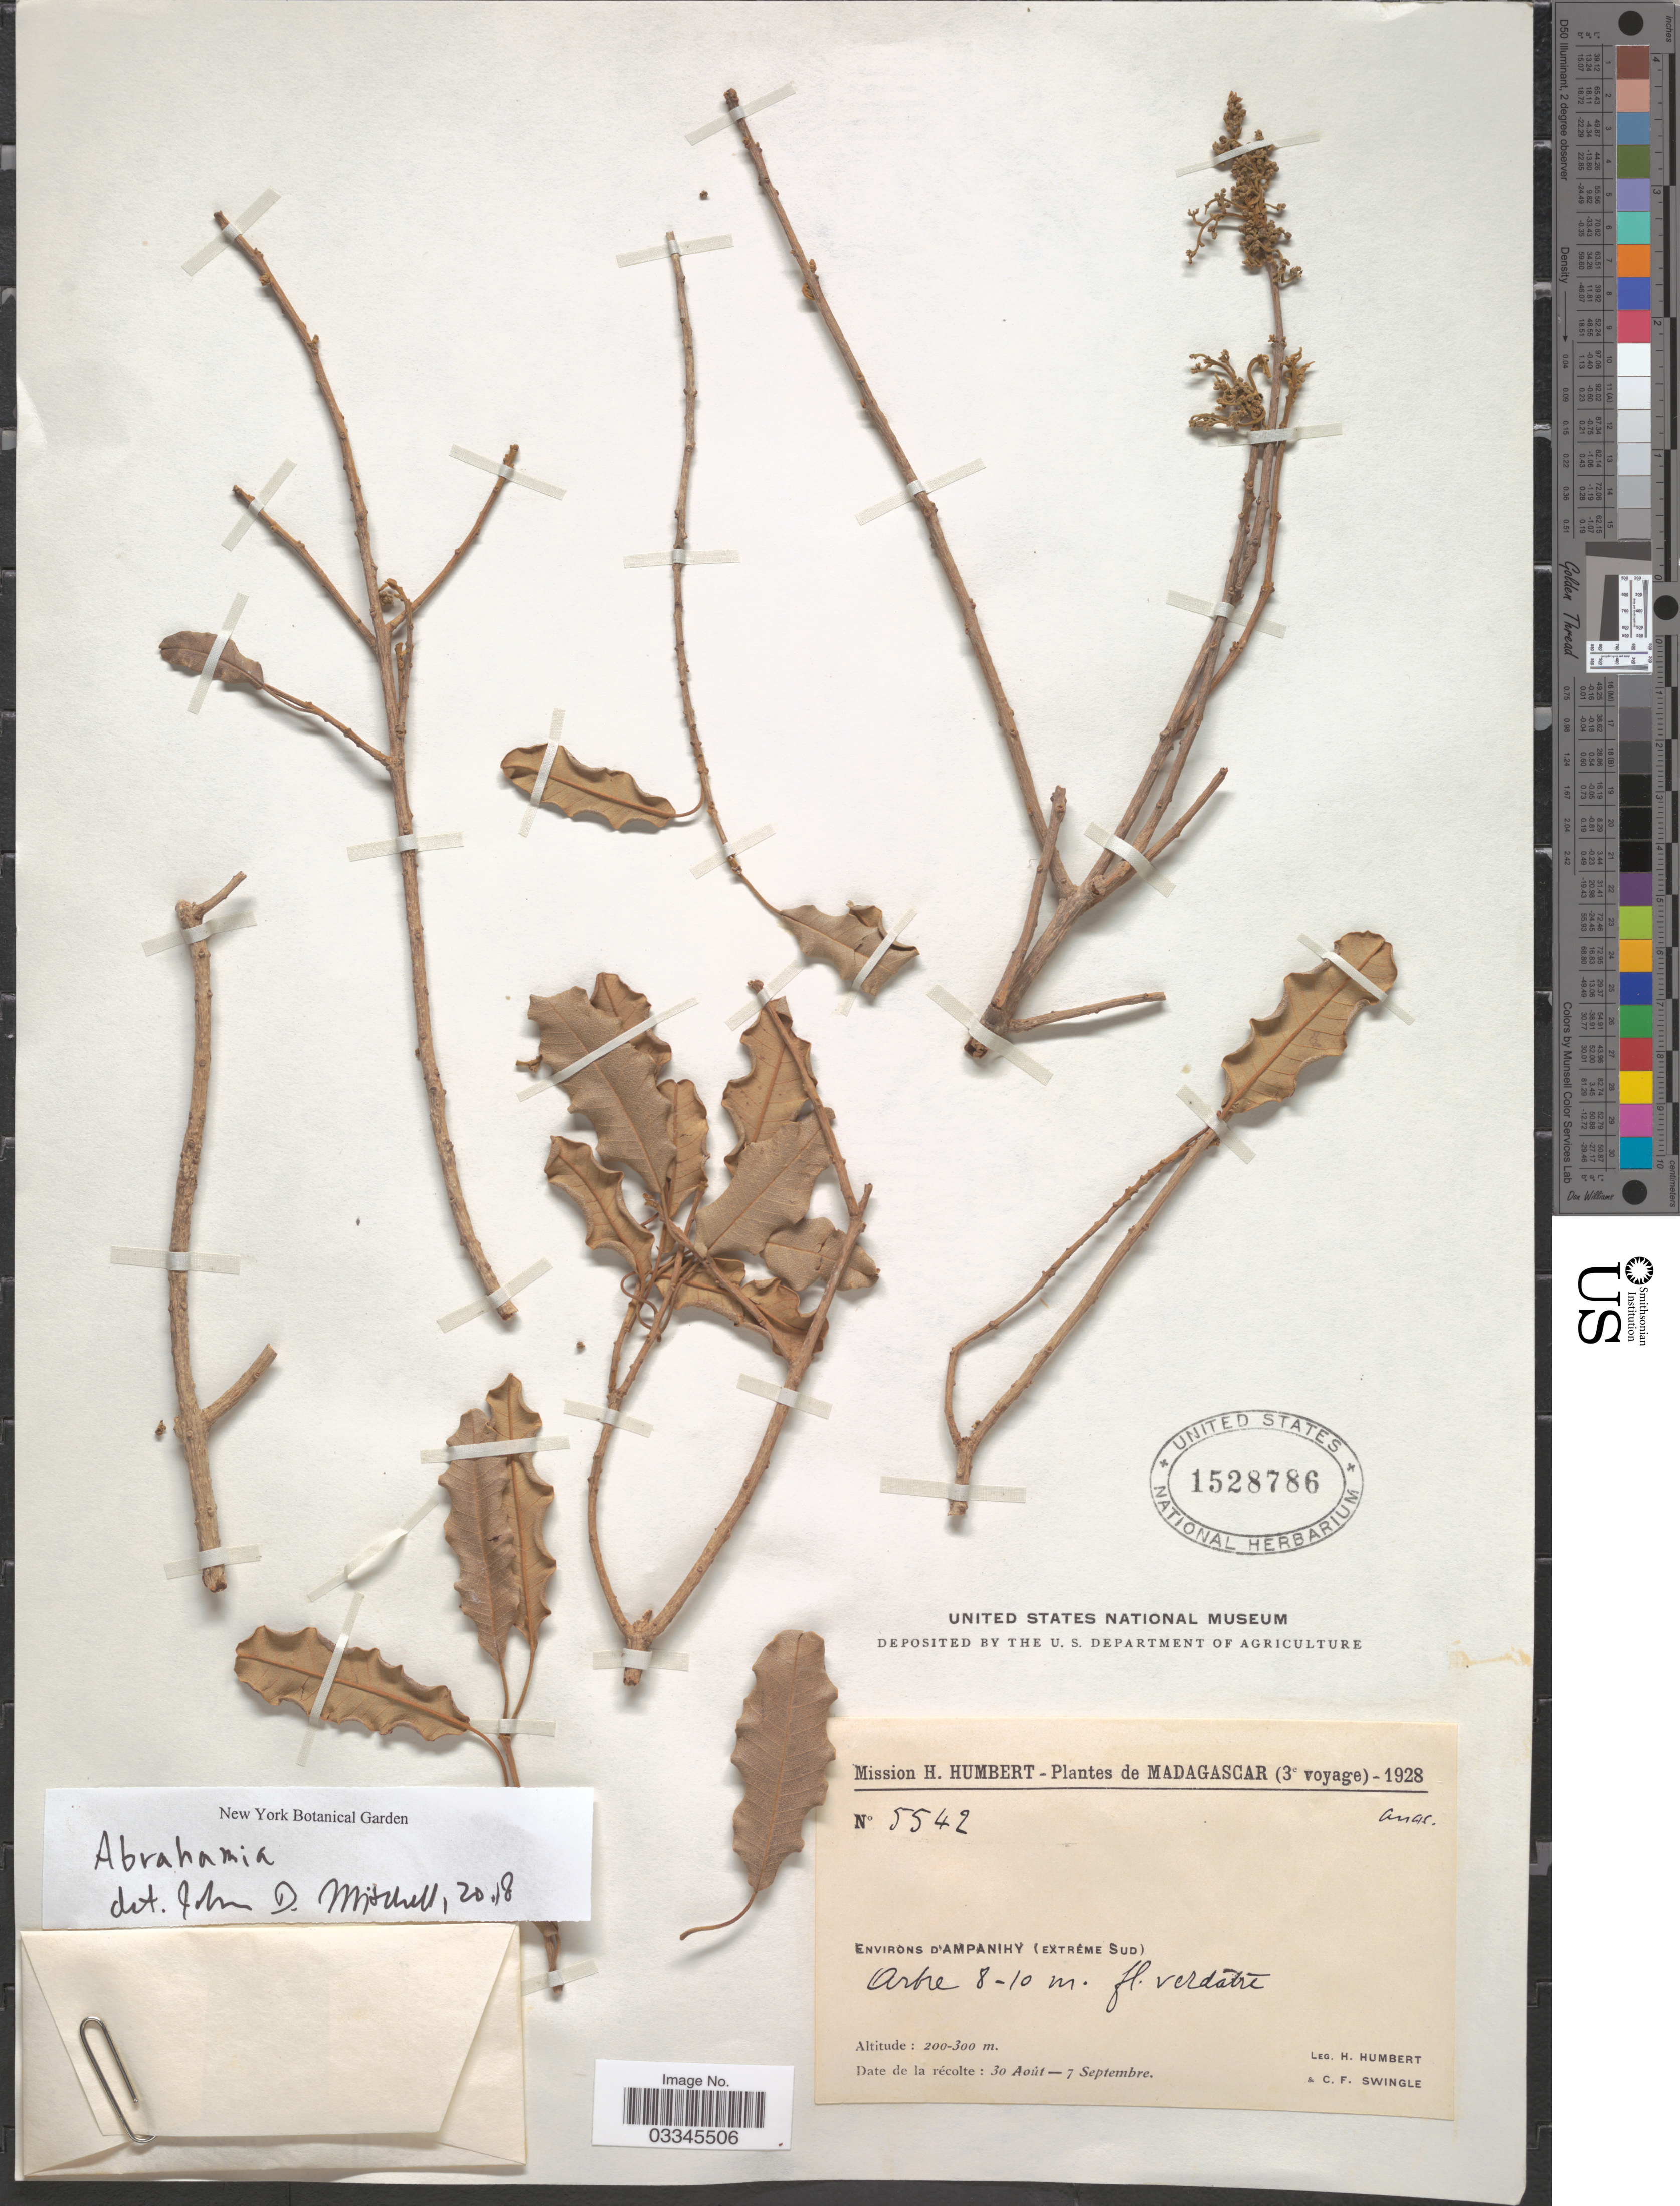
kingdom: Plantae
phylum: Tracheophyta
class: Magnoliopsida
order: Sapindales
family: Anacardiaceae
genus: Abrahamia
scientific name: Abrahamia sp.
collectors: H. Humbert & C. Swingle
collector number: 5542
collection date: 1928-08-30/1928-09-07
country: Madagascar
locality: Environs d'Ampanihy (Extréme Sud).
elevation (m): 200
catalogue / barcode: US 1528786